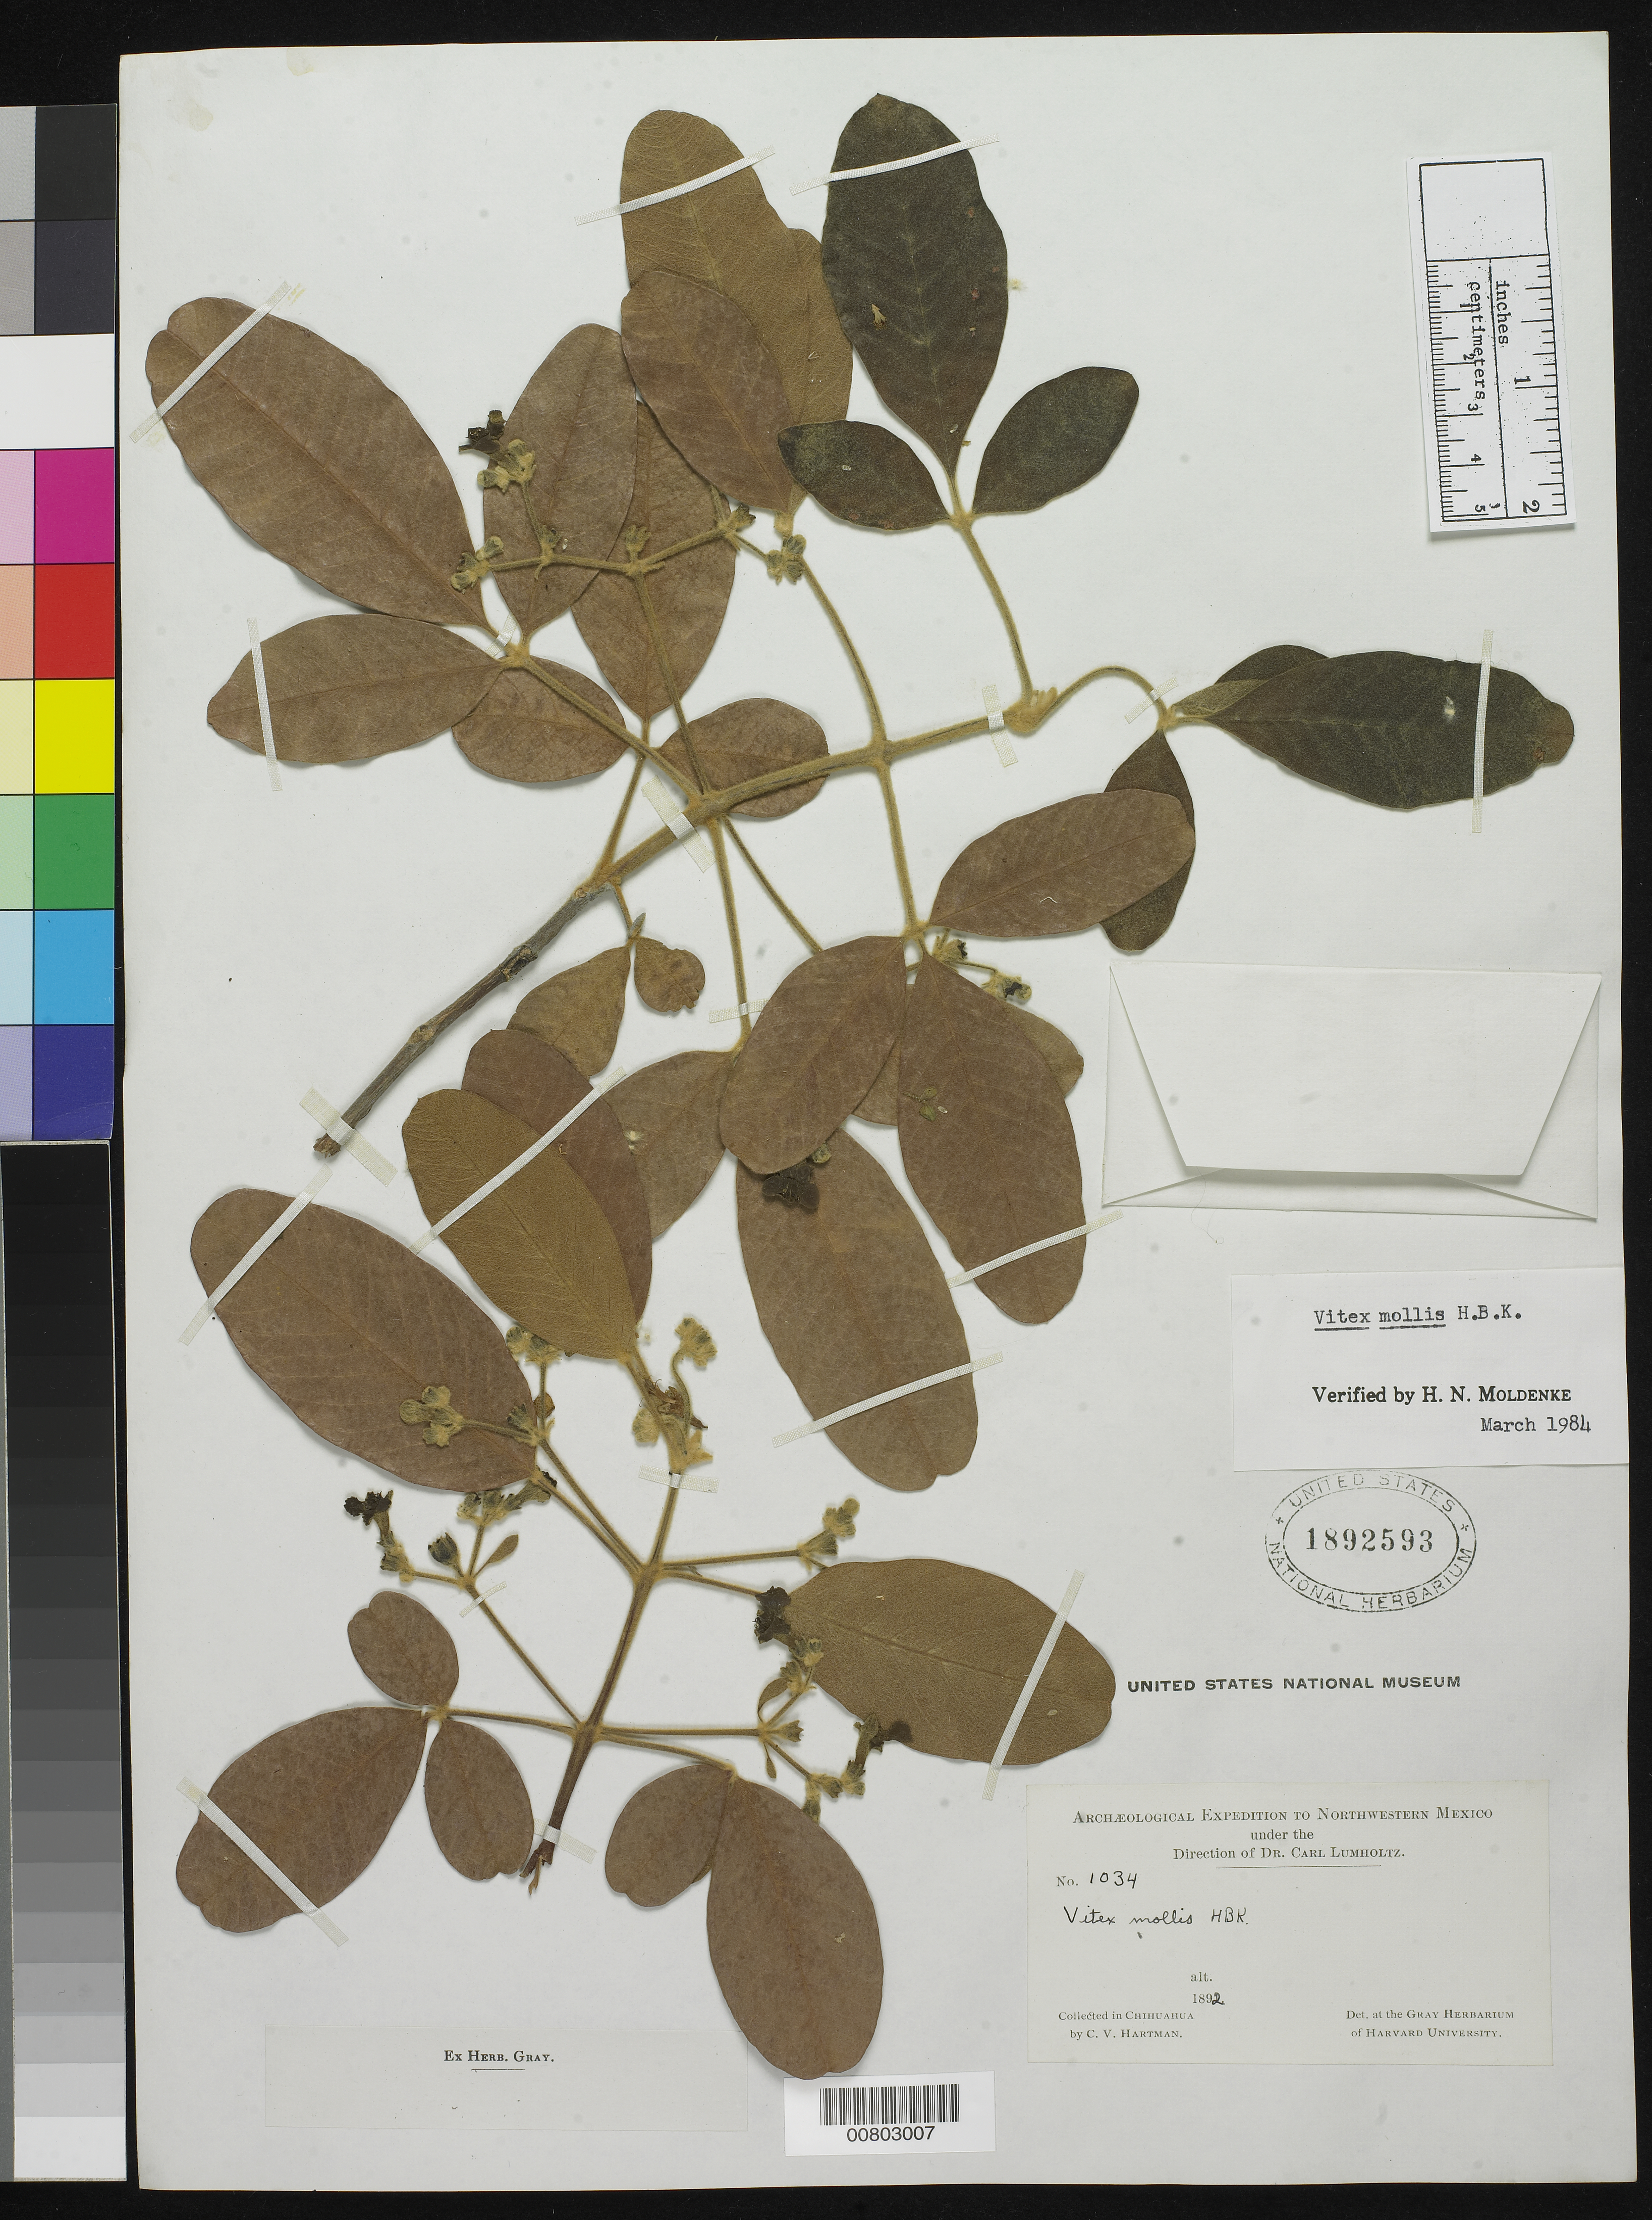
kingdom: Plantae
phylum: Tracheophyta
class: Magnoliopsida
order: Lamiales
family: Lamiaceae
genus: Vitex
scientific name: Vitex mollis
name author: Kunth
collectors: C. V. Hartman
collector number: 1034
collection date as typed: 1892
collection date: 1892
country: Mexico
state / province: Chihuahua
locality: Chihuahua.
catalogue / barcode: US 1892593